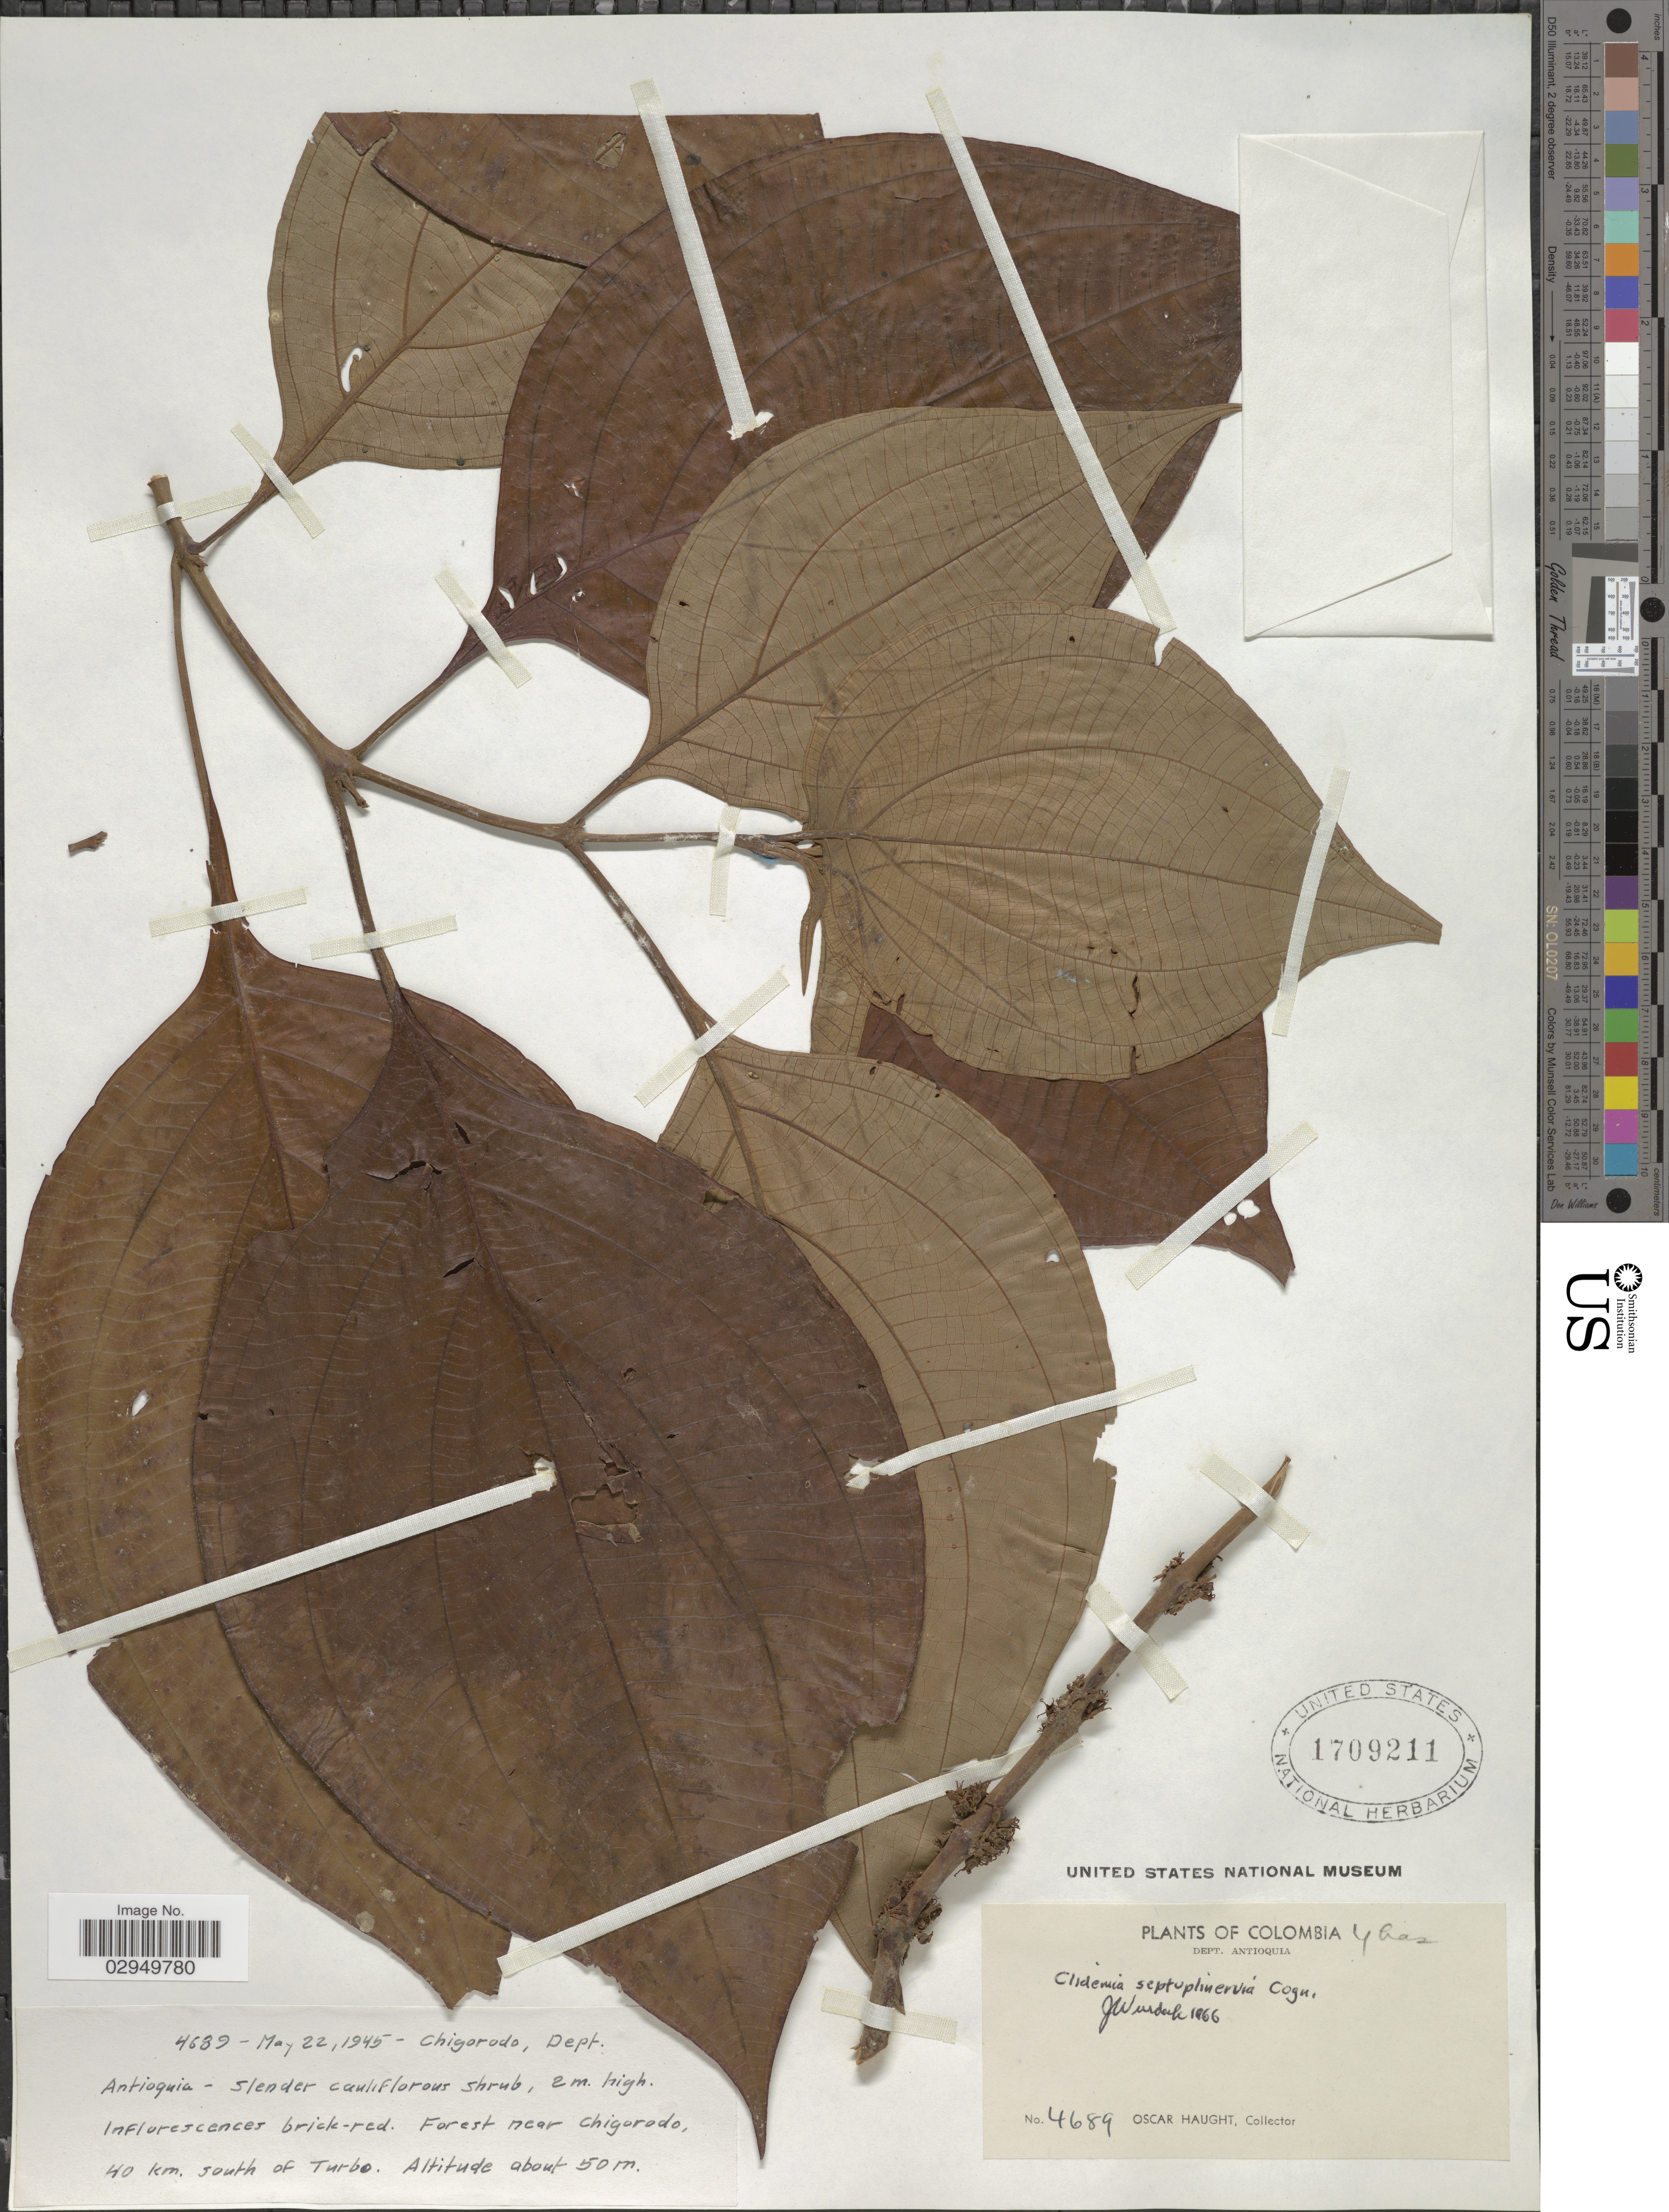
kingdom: Plantae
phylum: Tracheophyta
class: Magnoliopsida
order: Myrtales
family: Melastomataceae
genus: Clidemia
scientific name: Clidemia septuplinervia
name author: Cogn.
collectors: O. L. Haught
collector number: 4689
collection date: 1945-05-22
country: Colombia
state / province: Antioquia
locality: Dept. Antioquia. Chigorodo. Forest near chigorodo, 40 km. south of Turbo.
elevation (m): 50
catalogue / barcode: US 1709211